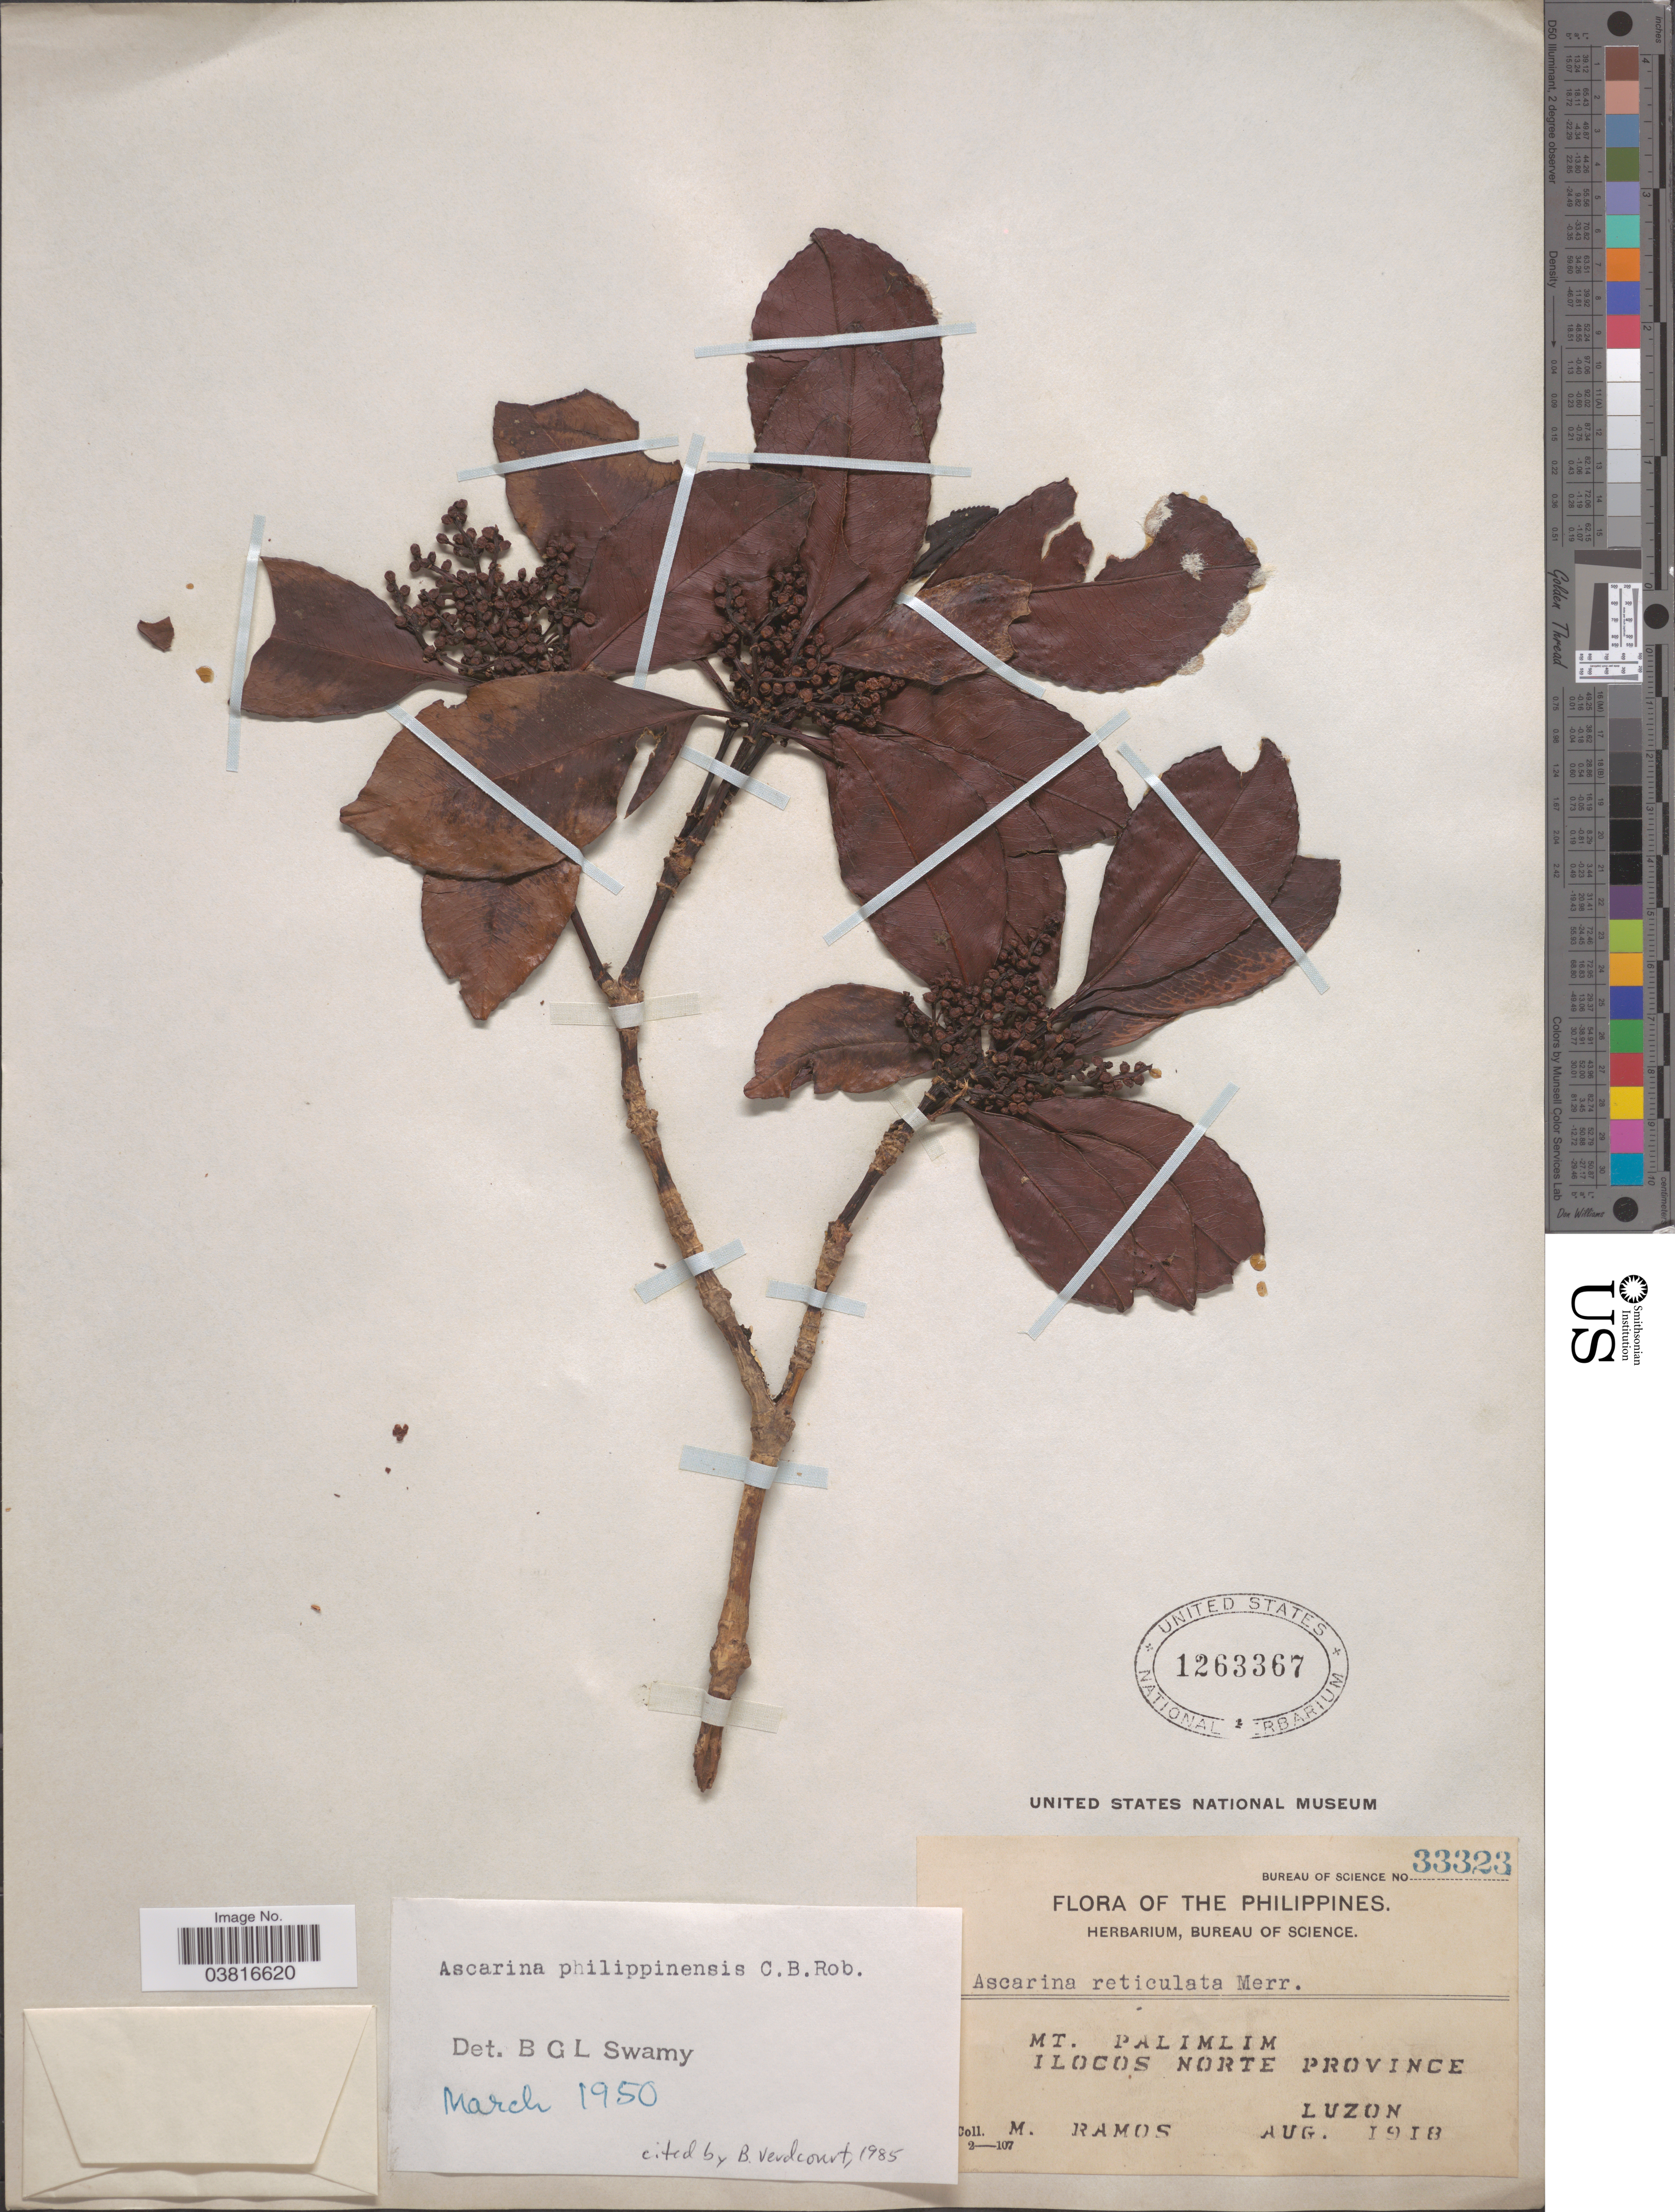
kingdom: Plantae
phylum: Tracheophyta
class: Magnoliopsida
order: Chloranthales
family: Chloranthaceae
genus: Ascarina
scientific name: Ascarina philippinensis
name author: C.B. Rob.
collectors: M. Ramos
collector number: Bureau of Science 33323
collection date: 1918-08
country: Philippines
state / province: Ilocos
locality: Mt. Palimlim. Ilocos Norte Province, Luzon.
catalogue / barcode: US 1263367